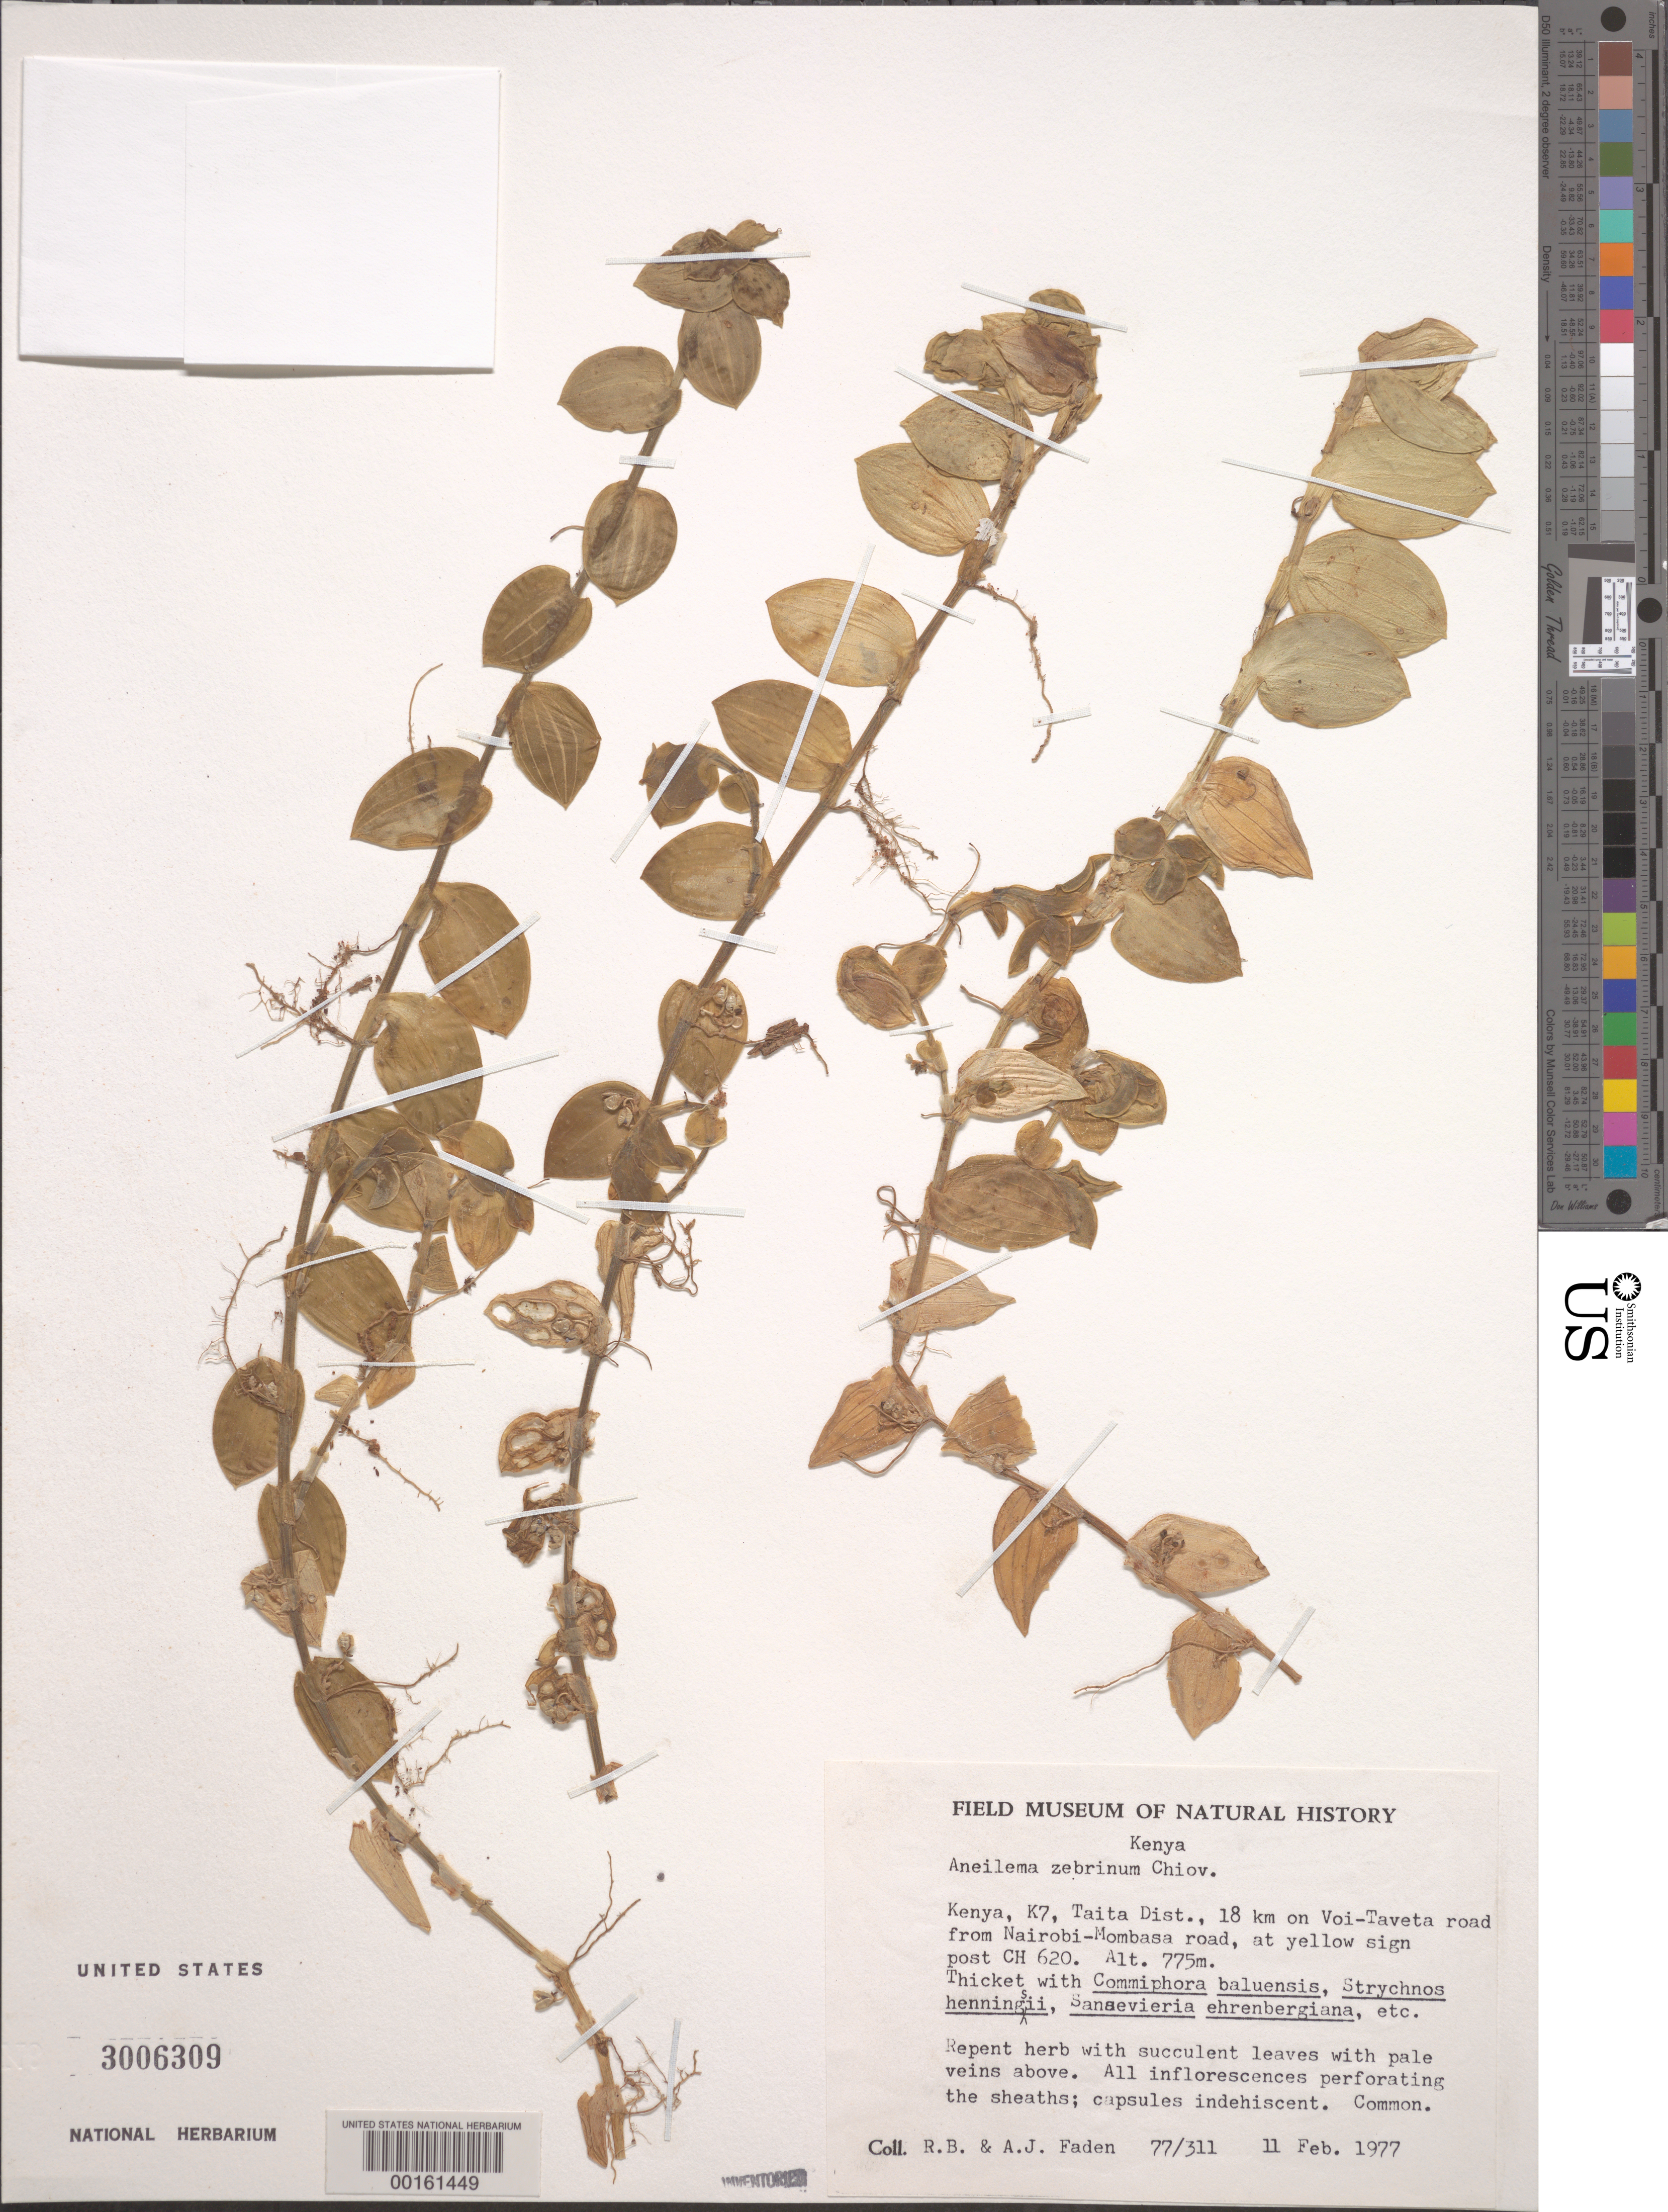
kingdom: Plantae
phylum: Tracheophyta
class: Liliopsida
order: Commelinales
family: Commelinaceae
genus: Aneilema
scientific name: Aneilema zebrinum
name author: Chiov.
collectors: R. B. Faden & A. J. Faden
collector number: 77/311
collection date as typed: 11 Feb 1977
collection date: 1977-02-11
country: Kenya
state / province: Taita Taveta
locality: Voi-taveta road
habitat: Thicket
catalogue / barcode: US 3006309